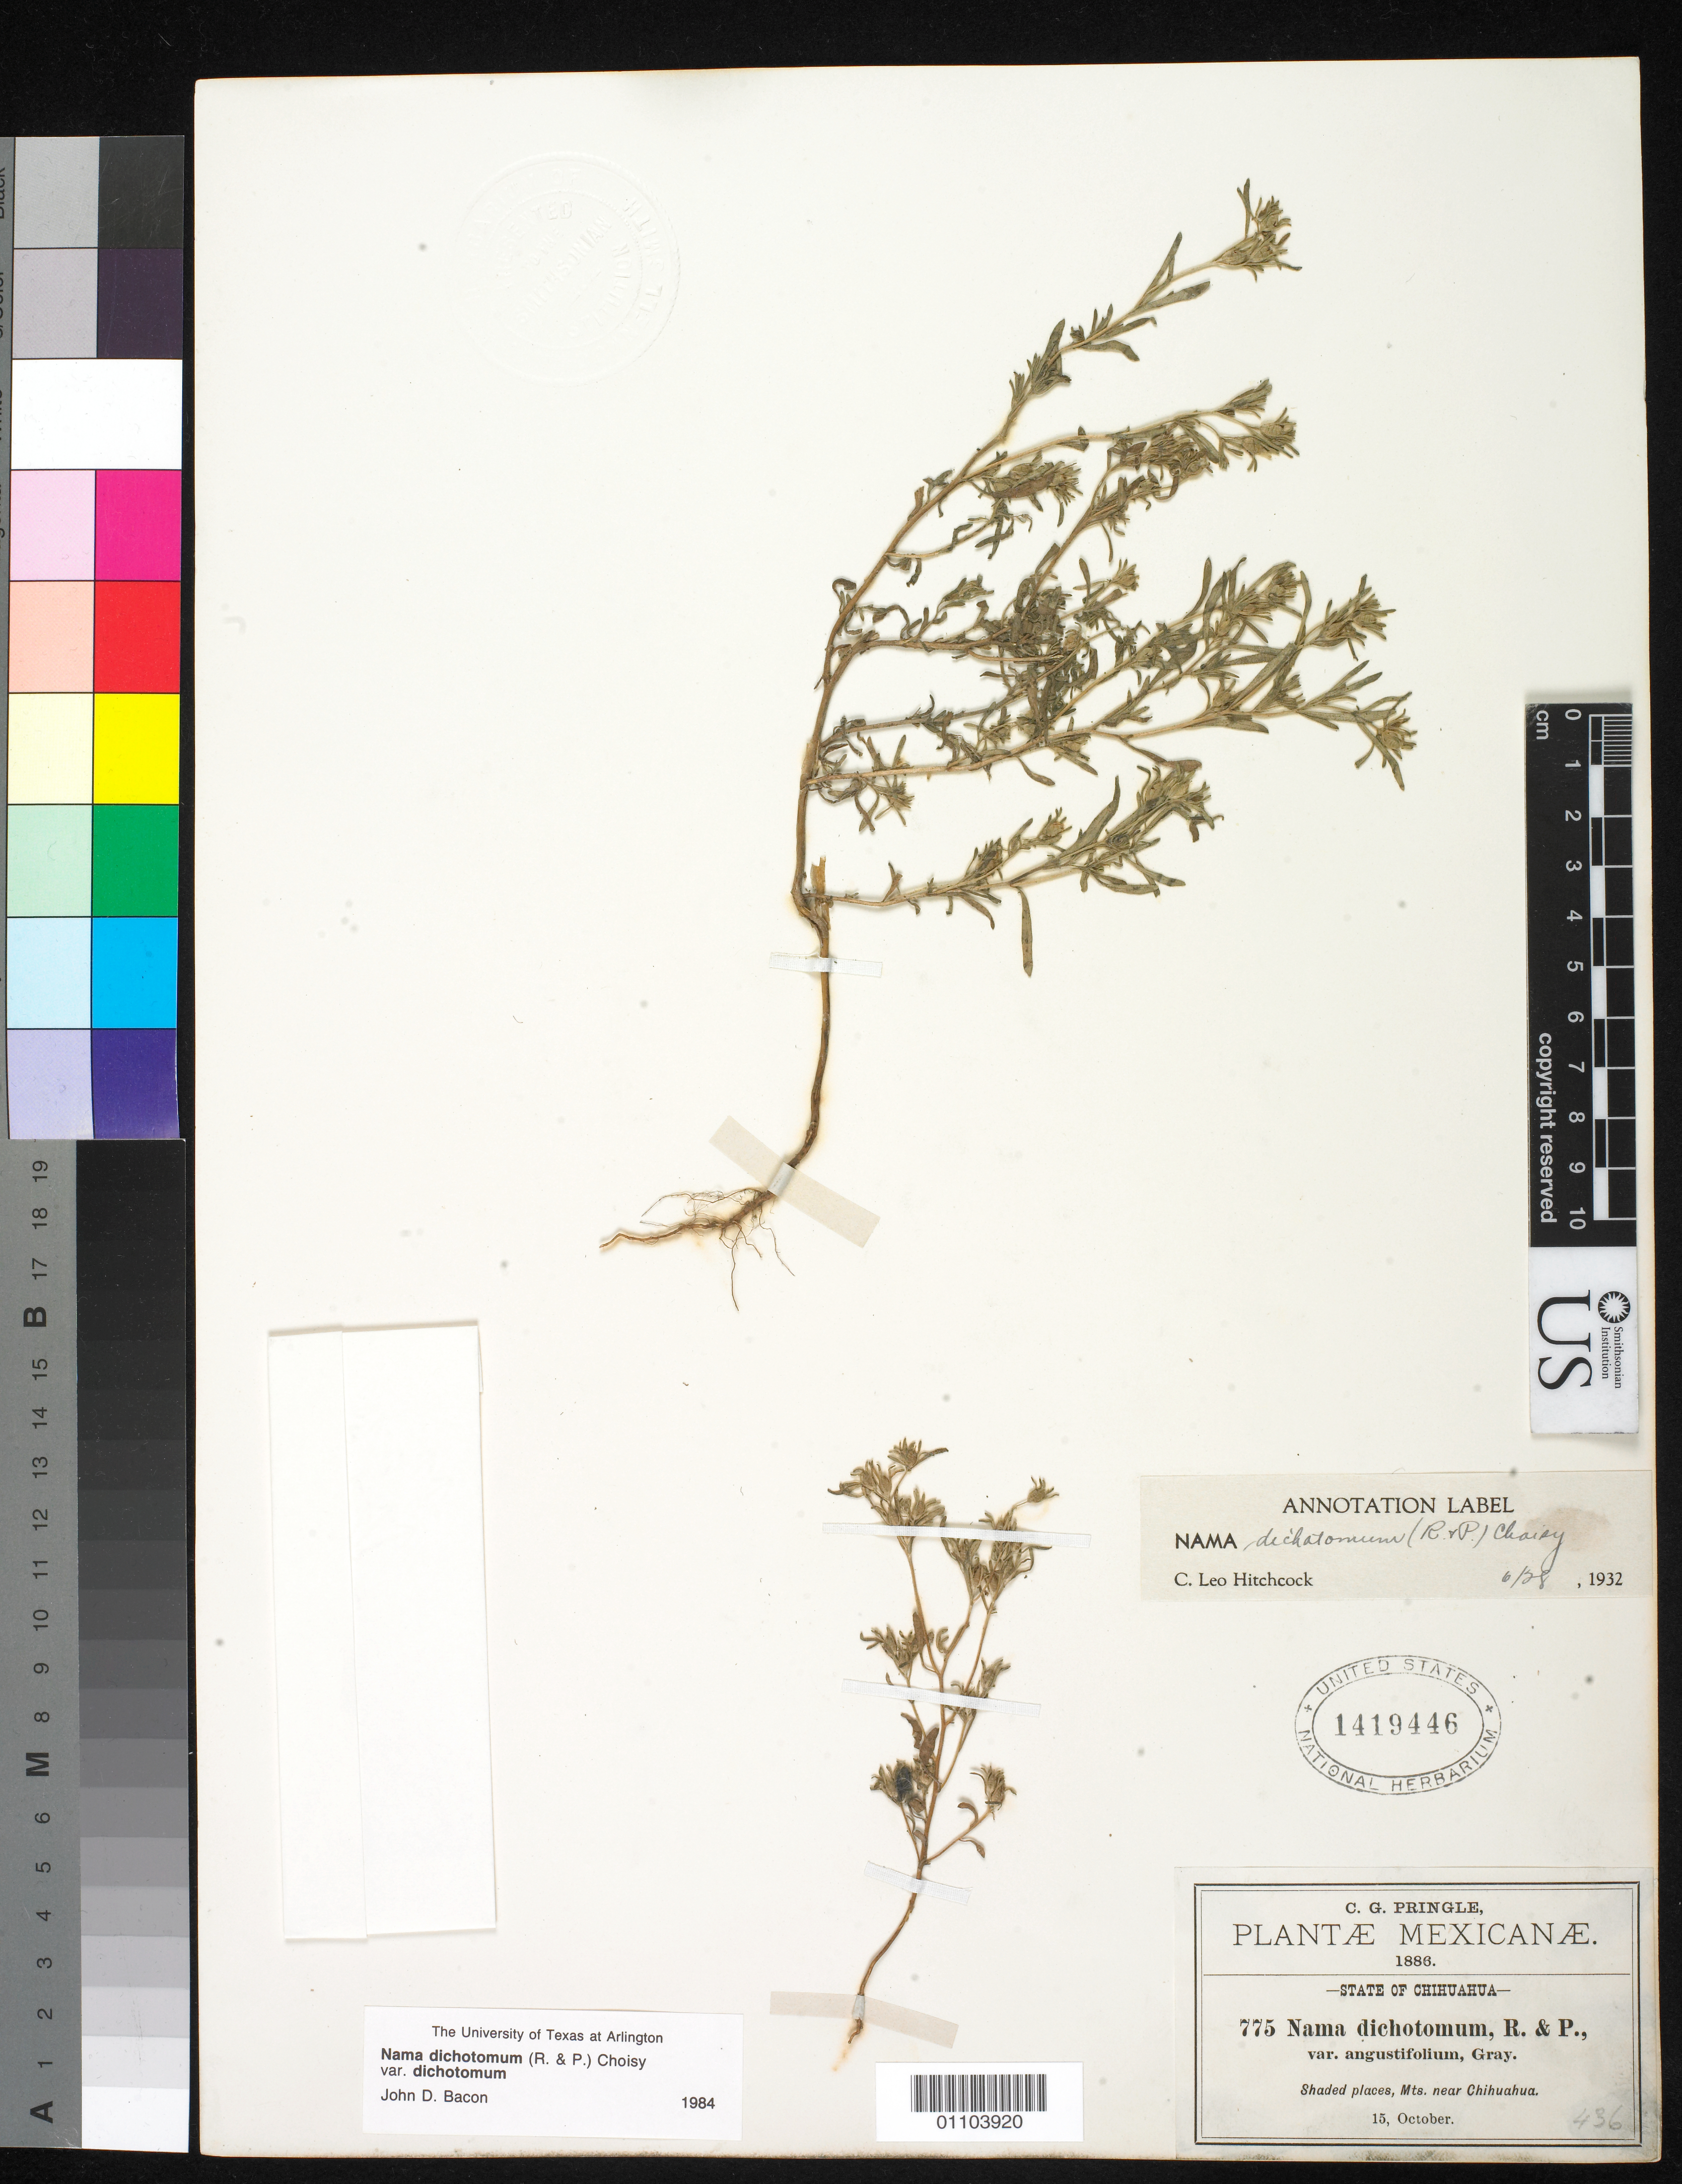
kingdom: Plantae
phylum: Tracheophyta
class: Magnoliopsida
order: Boraginales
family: Namaceae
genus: Nama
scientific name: Nama dichotoma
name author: (Ruiz & Pav.) Choisy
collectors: C. G. Pringle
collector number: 775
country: Mexico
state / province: Chihuahua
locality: Mts. near Chihuahua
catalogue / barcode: US 1419446